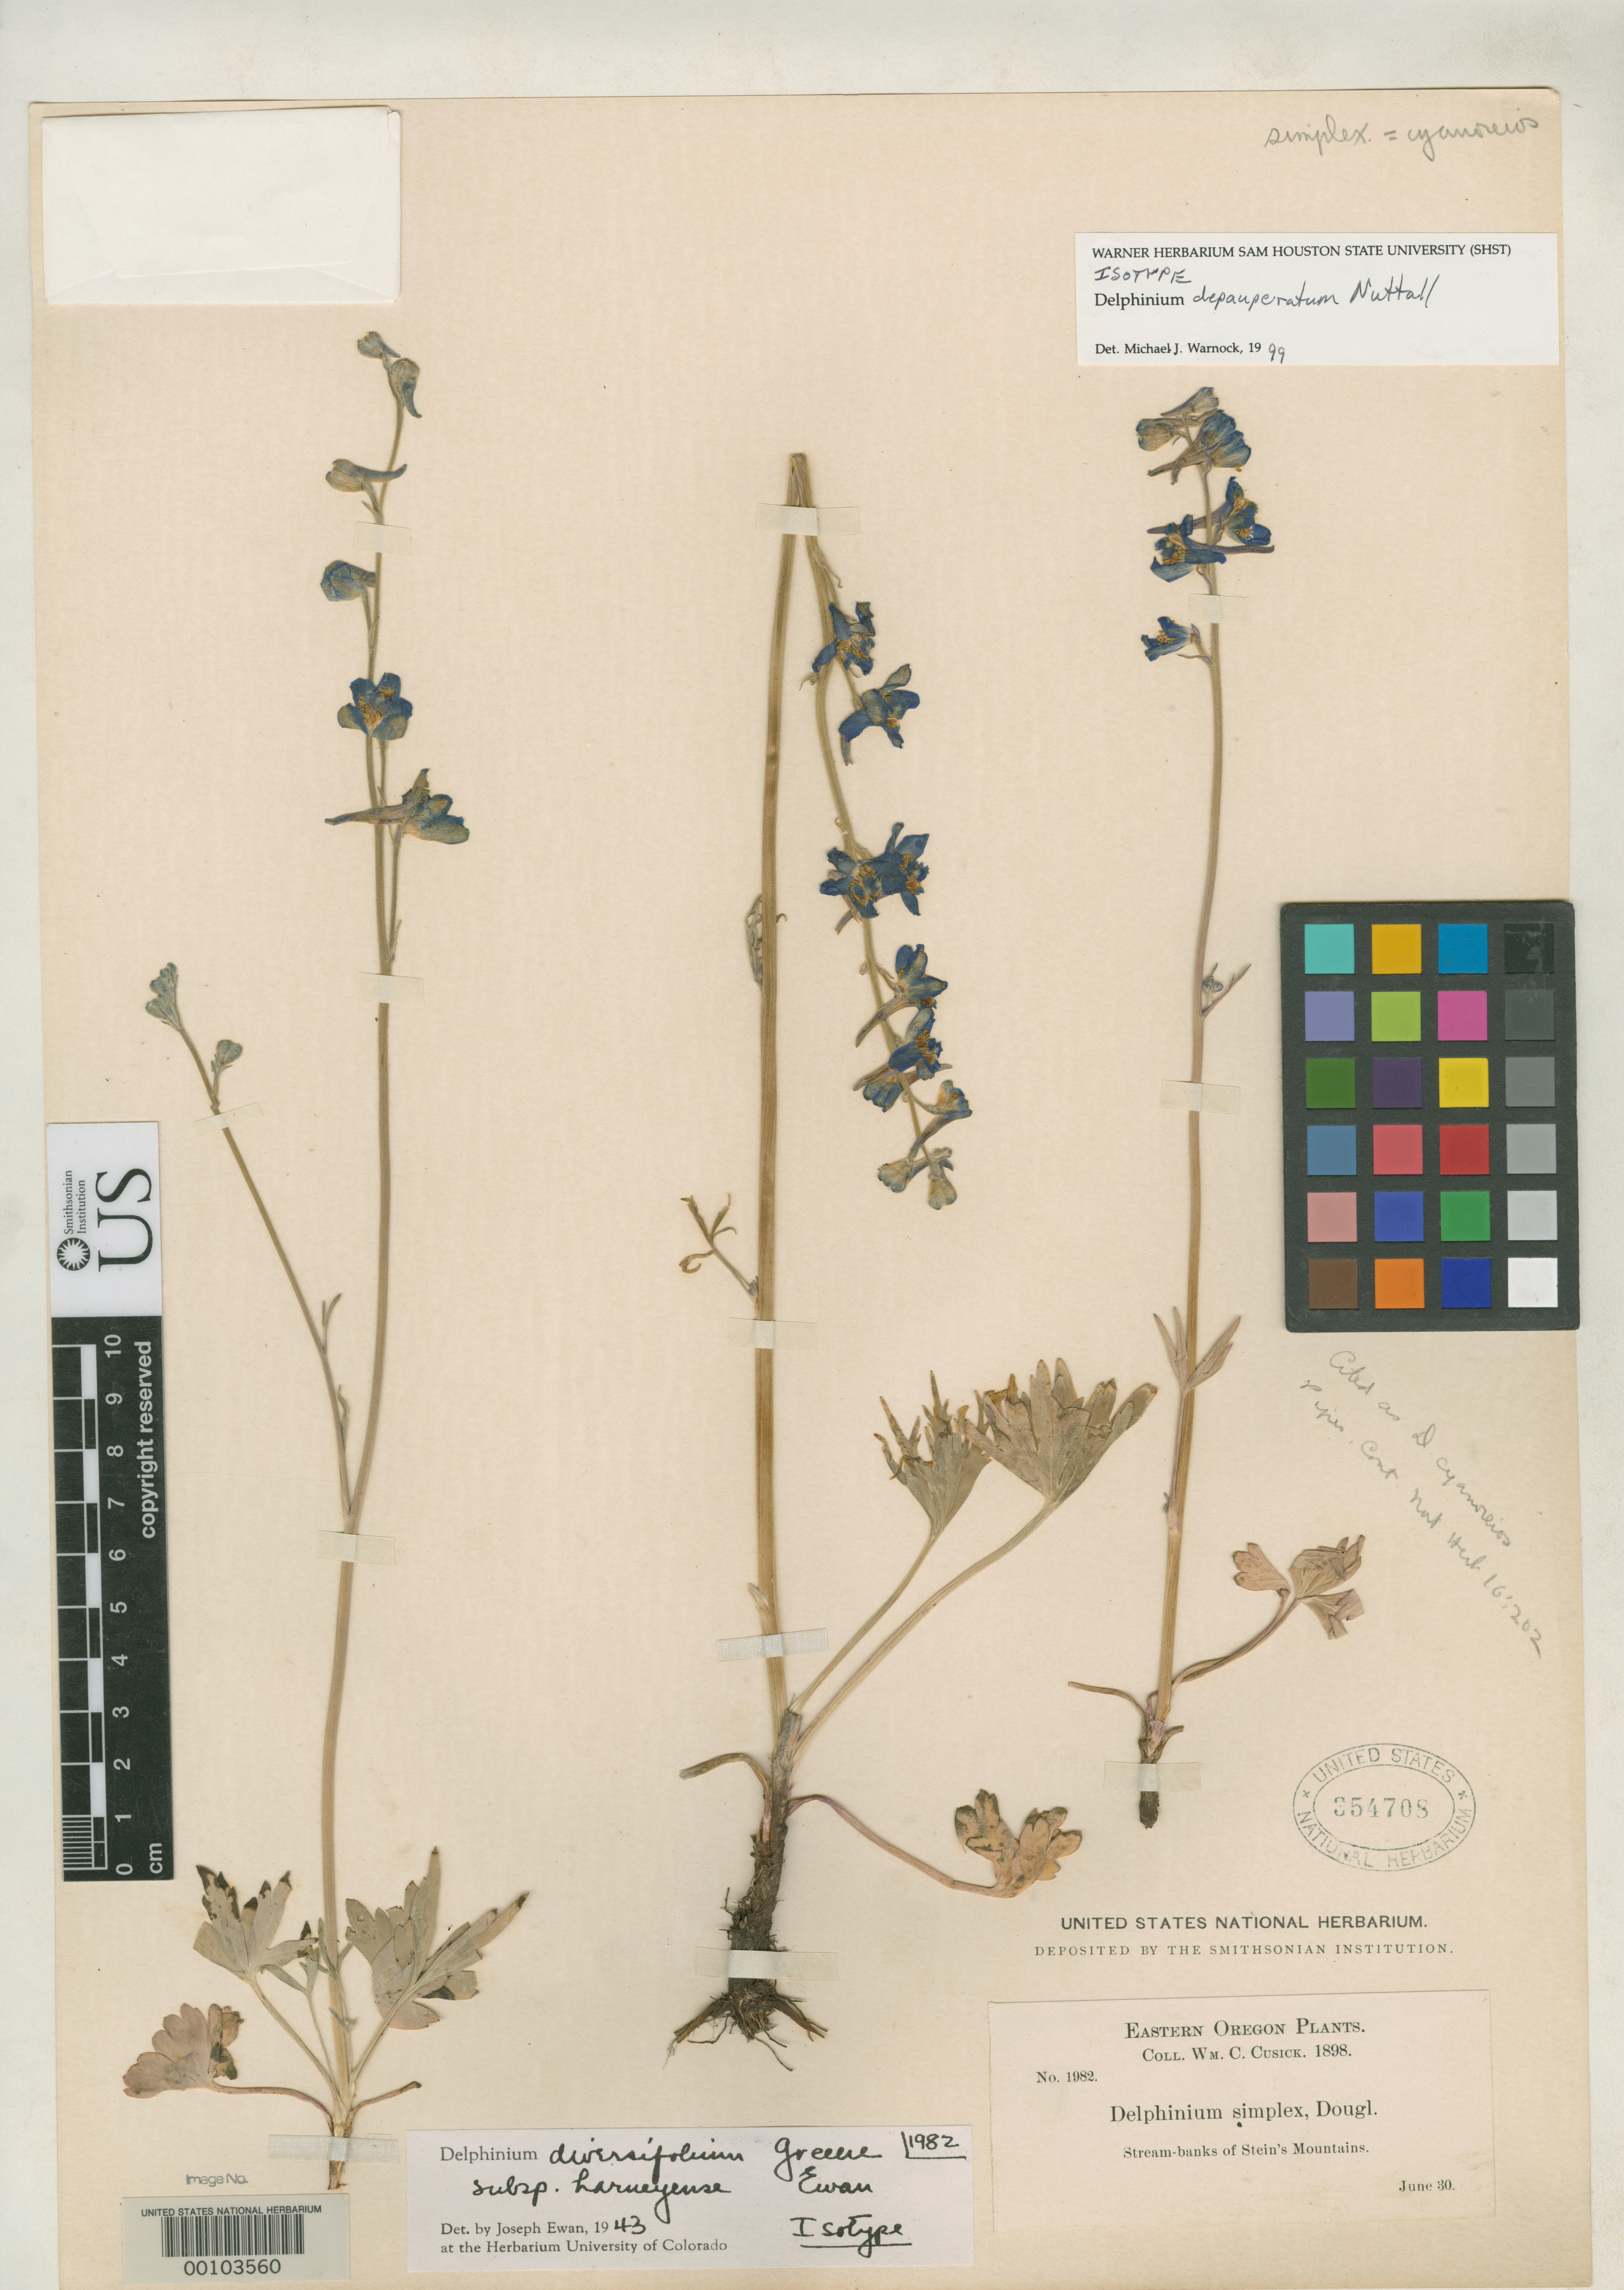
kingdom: Plantae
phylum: Tracheophyta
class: Magnoliopsida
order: Ranunculales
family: Ranunculaceae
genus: Delphinium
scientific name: Delphinium diversifolium subsp. harneyernse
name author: Ewan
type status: Isotype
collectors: W. C. Cusick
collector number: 1982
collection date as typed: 30 Jun 1898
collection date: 1898-06-30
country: United States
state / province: Oregon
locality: Steins Mts.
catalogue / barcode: US 354708